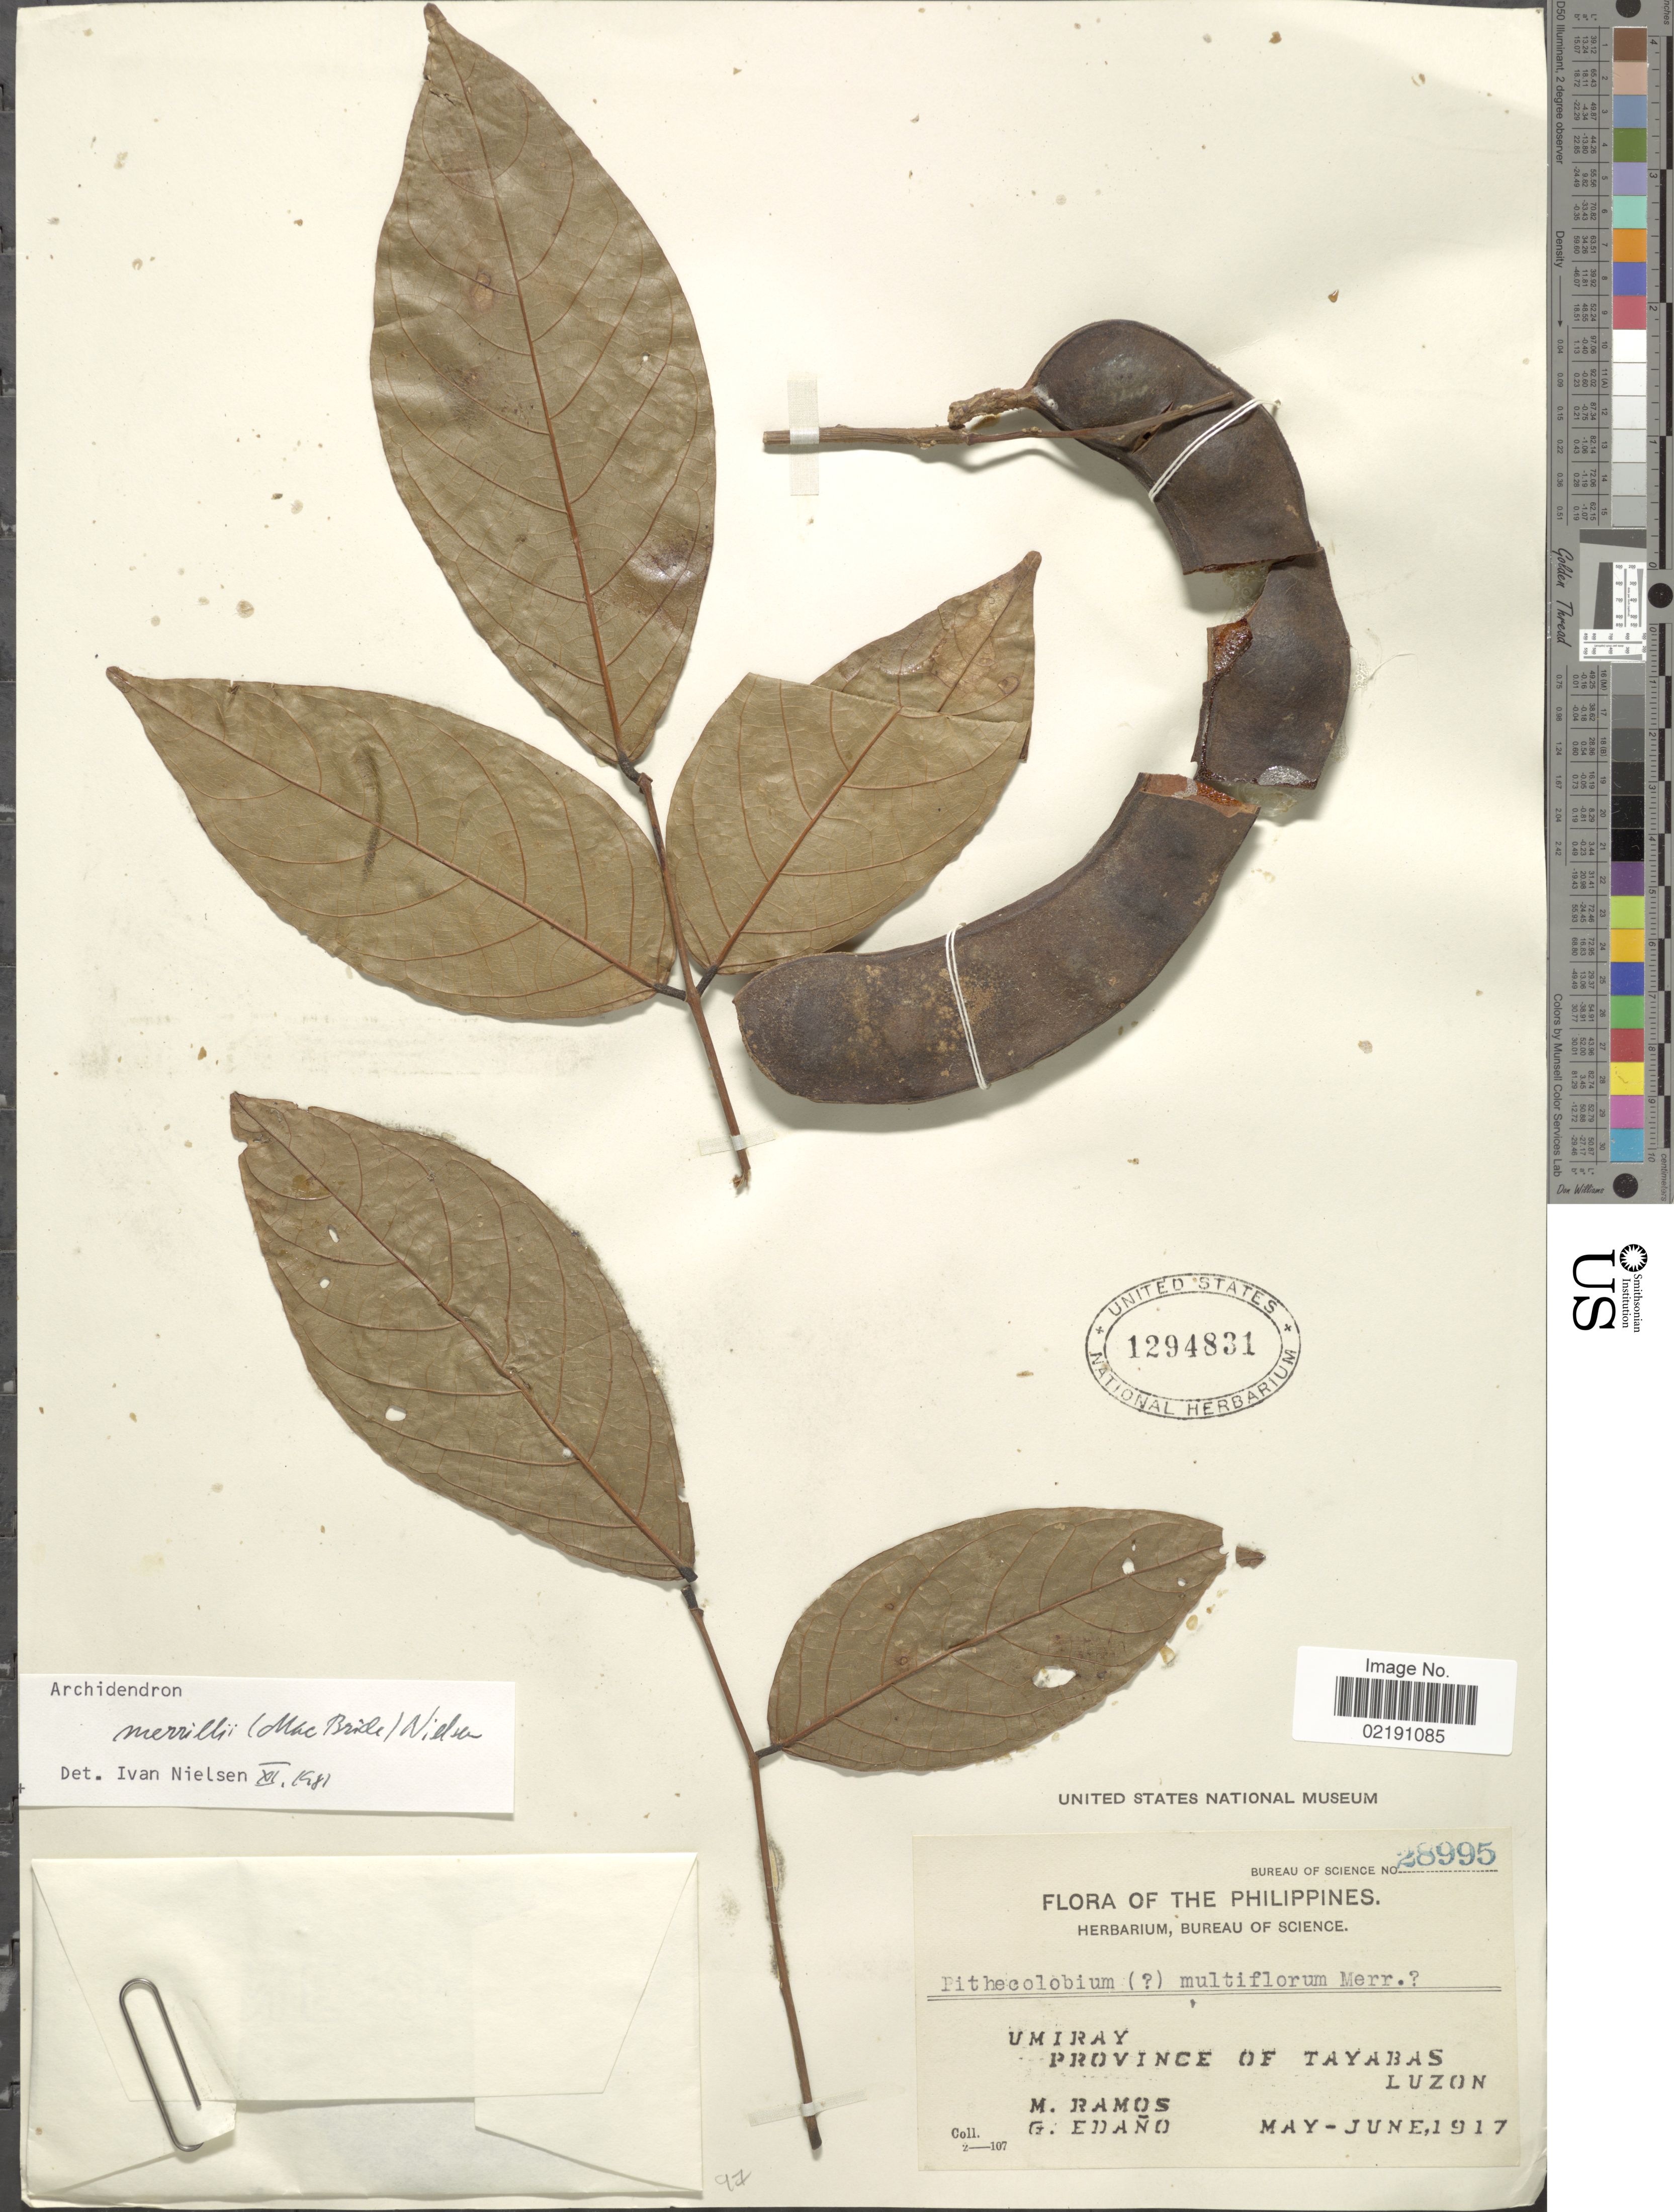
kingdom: Plantae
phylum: Tracheophyta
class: Magnoliopsida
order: Fabales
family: Fabaceae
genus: Archidendron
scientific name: Archidendron merrillii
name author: (J.F. Macbr.) I.C. Nielsen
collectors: M. Ramos & G. Edaño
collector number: Bureau of Science 28995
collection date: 1917-05/1917-06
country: Philippines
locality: Umiray. Province of Tayabas. Luzon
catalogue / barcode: US 1294831